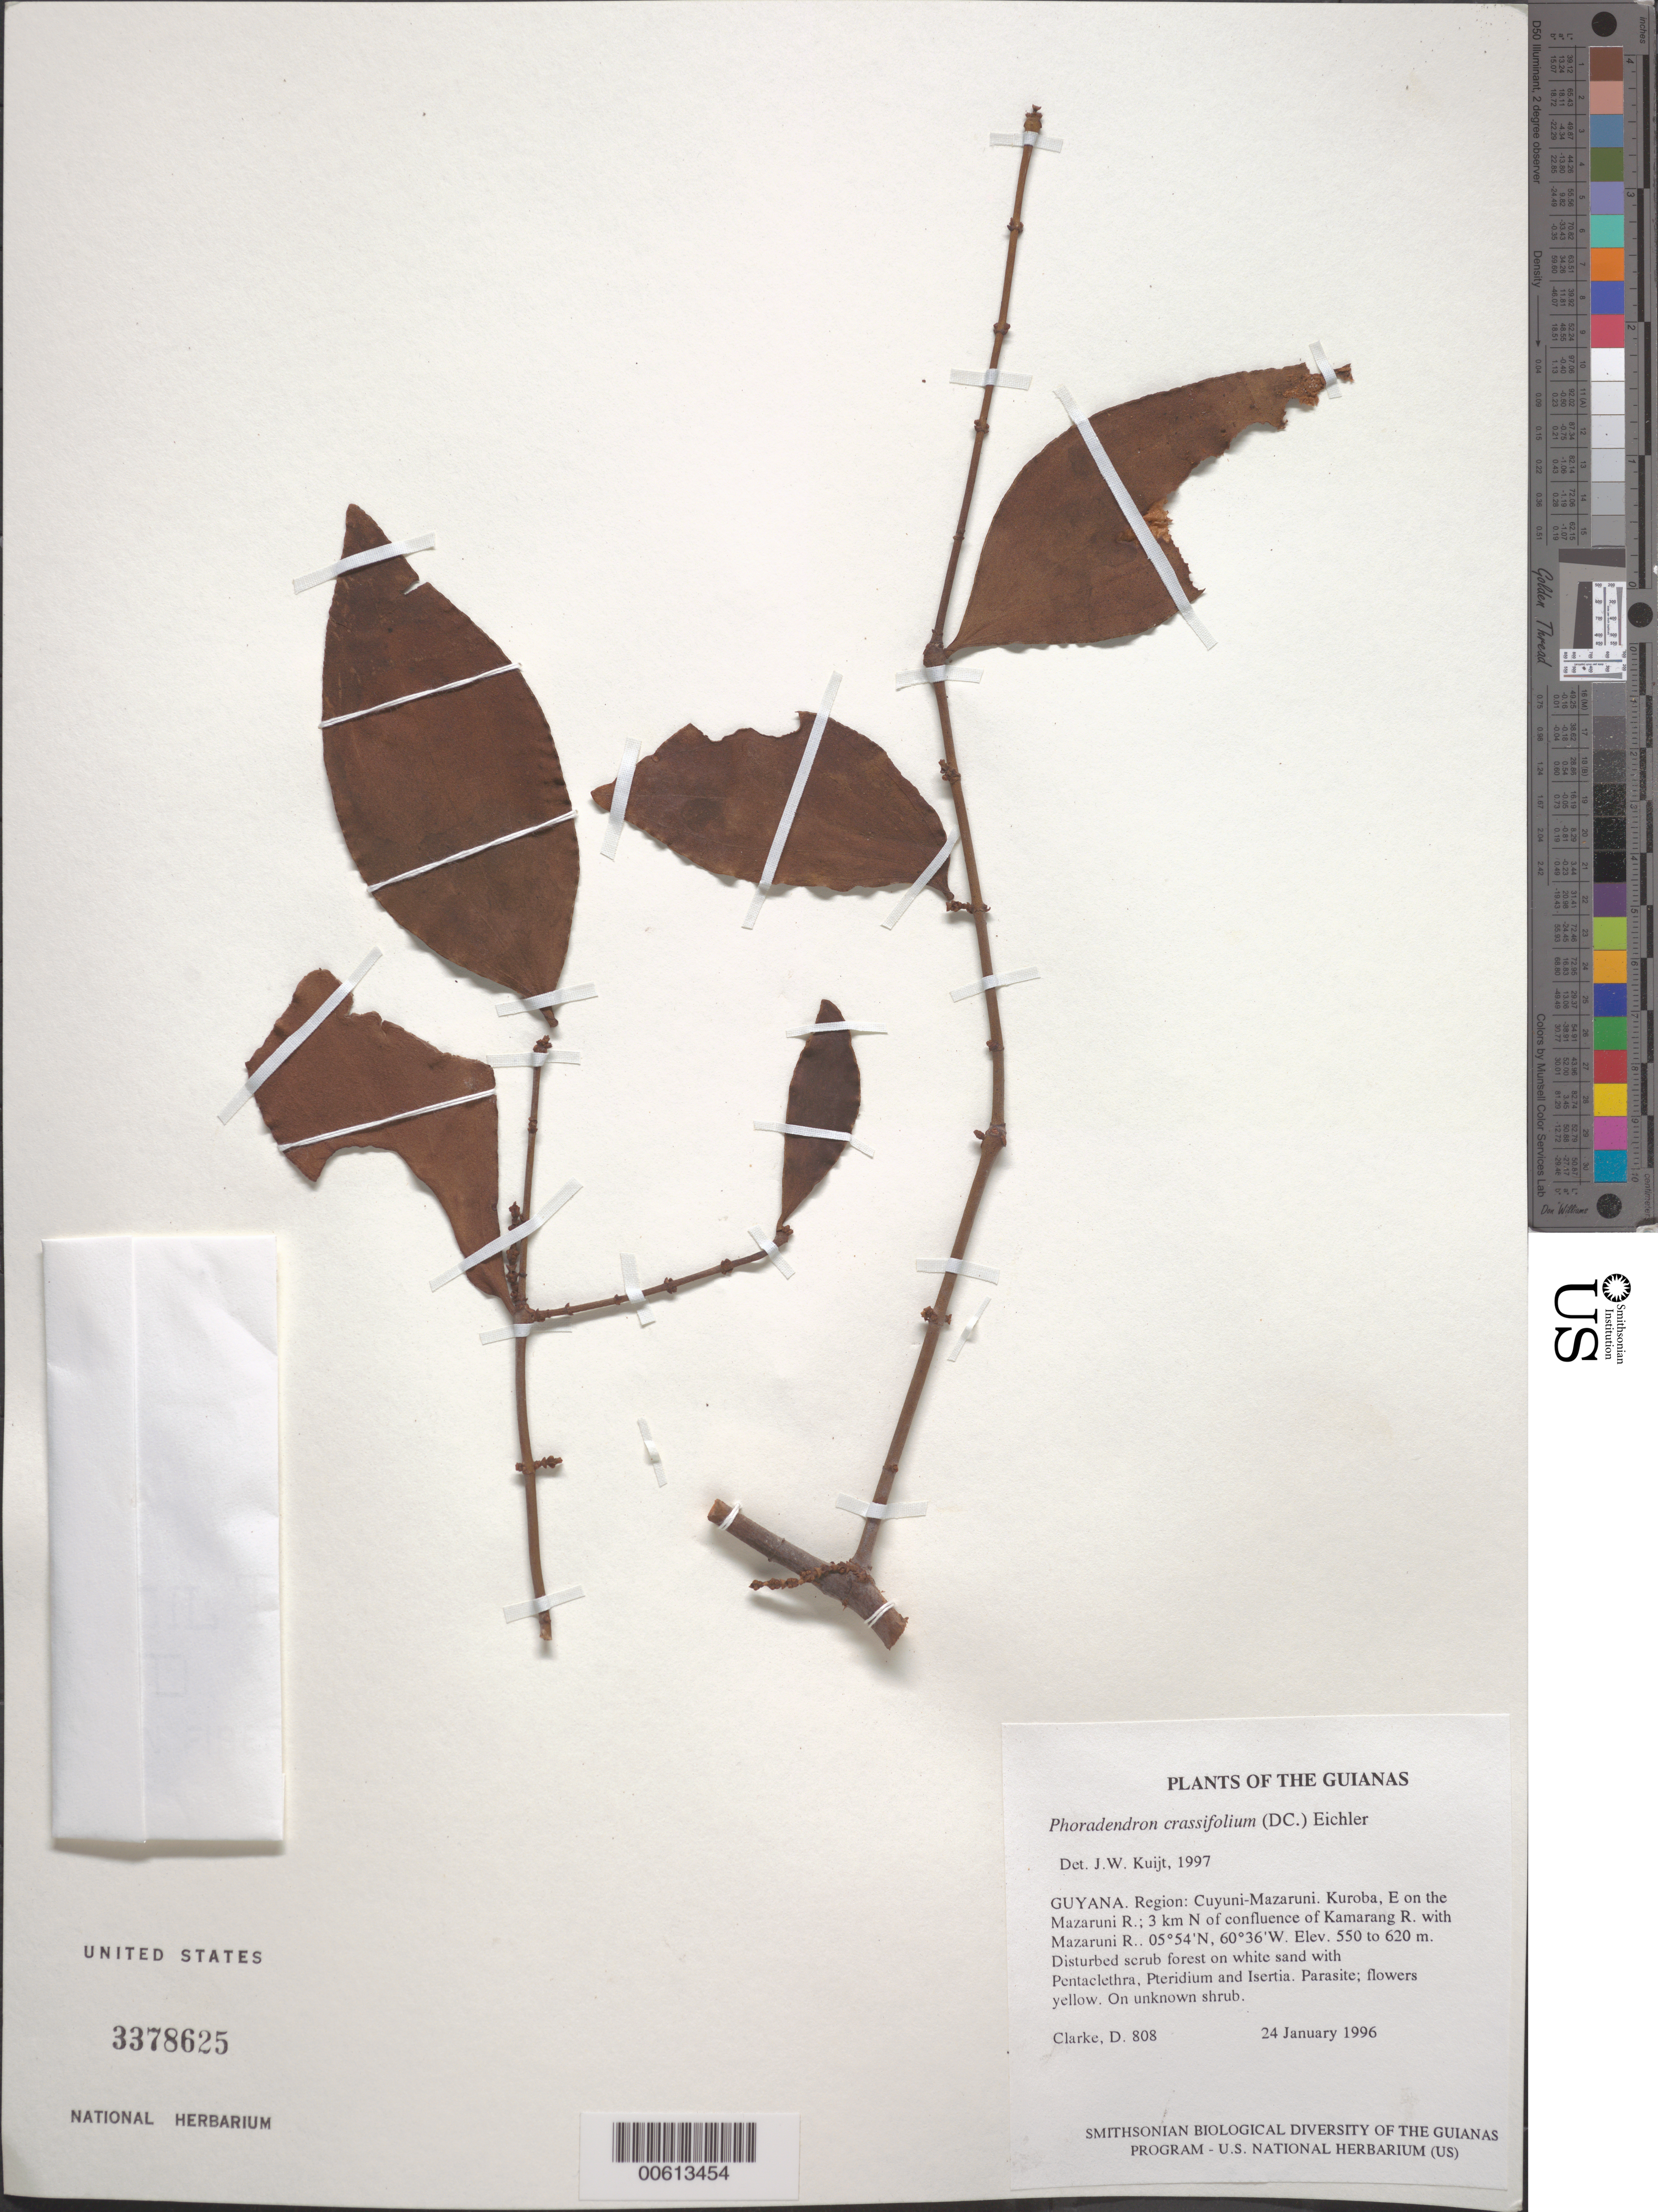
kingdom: Plantae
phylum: Tracheophyta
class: Magnoliopsida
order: Santalales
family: Viscaceae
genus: Phoradendron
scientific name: Phoradendron crassifolium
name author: (Pohl ex DC.) Eichler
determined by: Kuijt, Job, (CANADA)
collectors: H. D. Clarke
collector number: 808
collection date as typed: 24 January 1996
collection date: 1996-01-24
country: Guyana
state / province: Cuyuni-Mazaruni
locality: Kuroba, E on the Mazaruni R.; 3 km N of confluence of Kamarang R. with Mazaruni R.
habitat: Disturbed scrub forest on white sand with Pentaclethra, Pteridium and Isertia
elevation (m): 550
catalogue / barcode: US 3378625